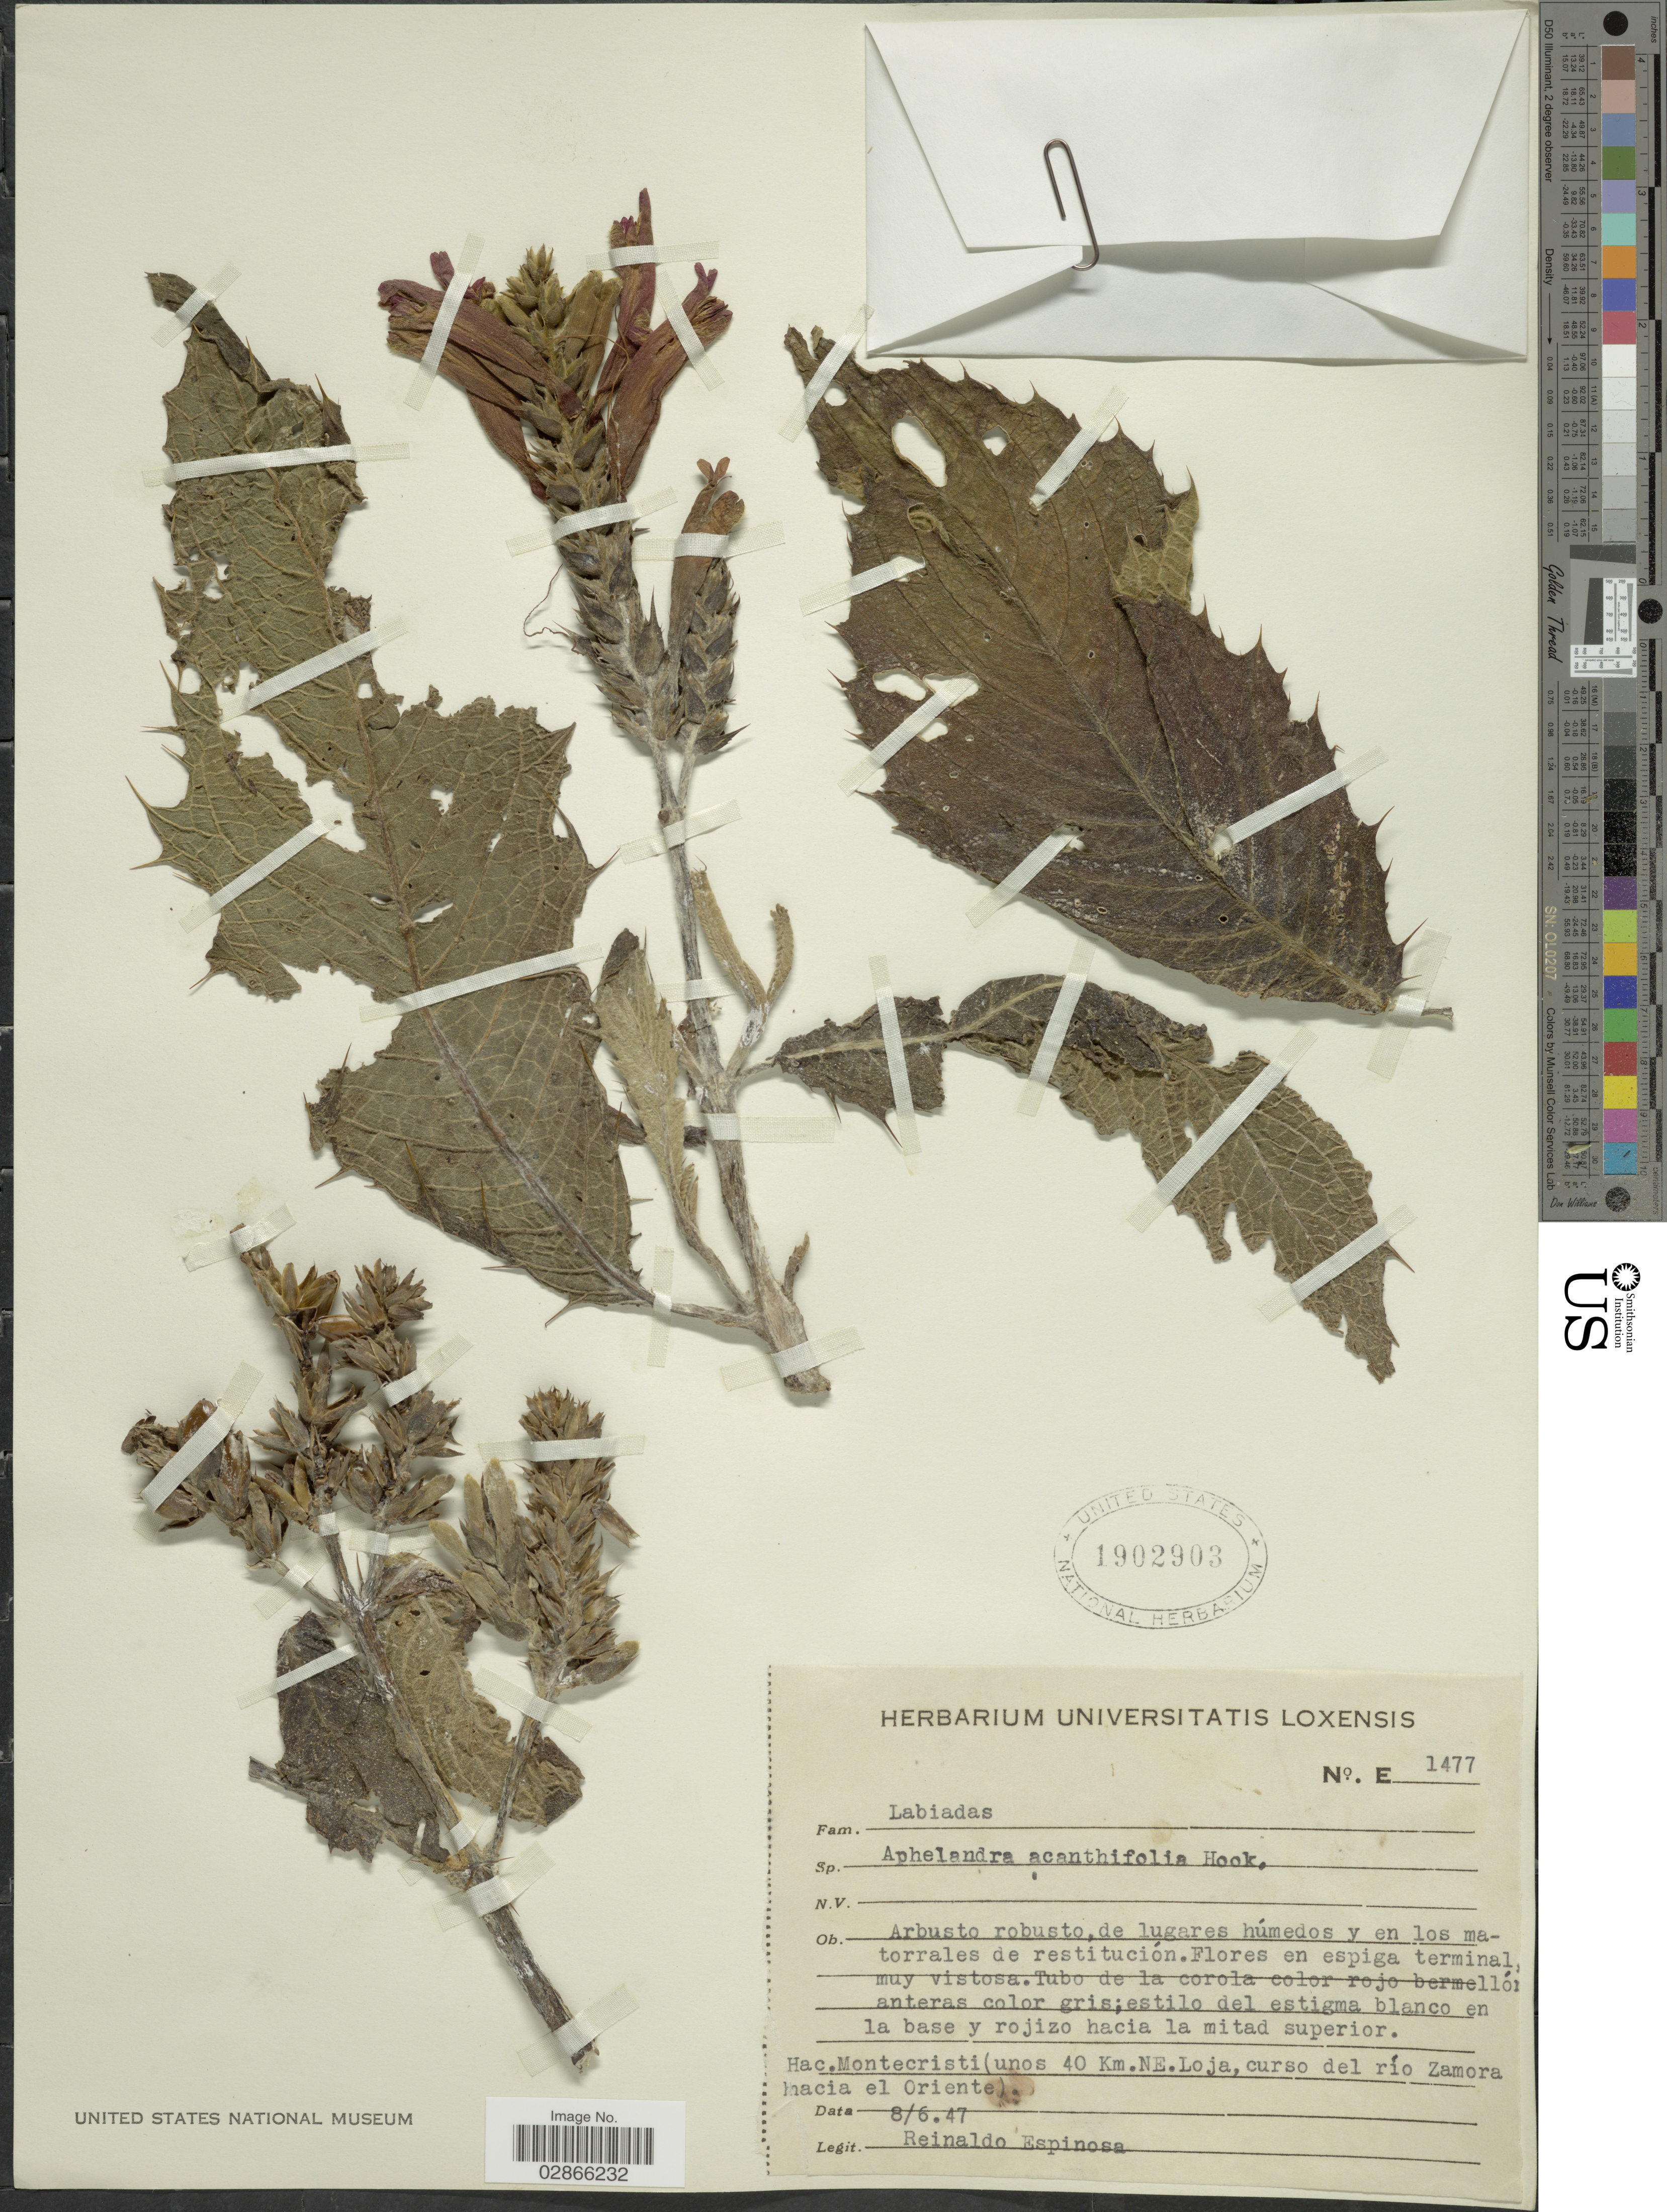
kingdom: Plantae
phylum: Tracheophyta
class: Magnoliopsida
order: Lamiales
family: Acanthaceae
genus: Aphelandra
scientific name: Aphelandra acanthifolia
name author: Hook.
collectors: R. Espinosa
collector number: E1477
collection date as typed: Transcribed d/m/y: 8/6/47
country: Ecuador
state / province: Loja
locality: Hac. Montecristi (unos 40 Km.NE.Loja, curso del río Zamora hacia el Oriente).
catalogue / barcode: US 1902903